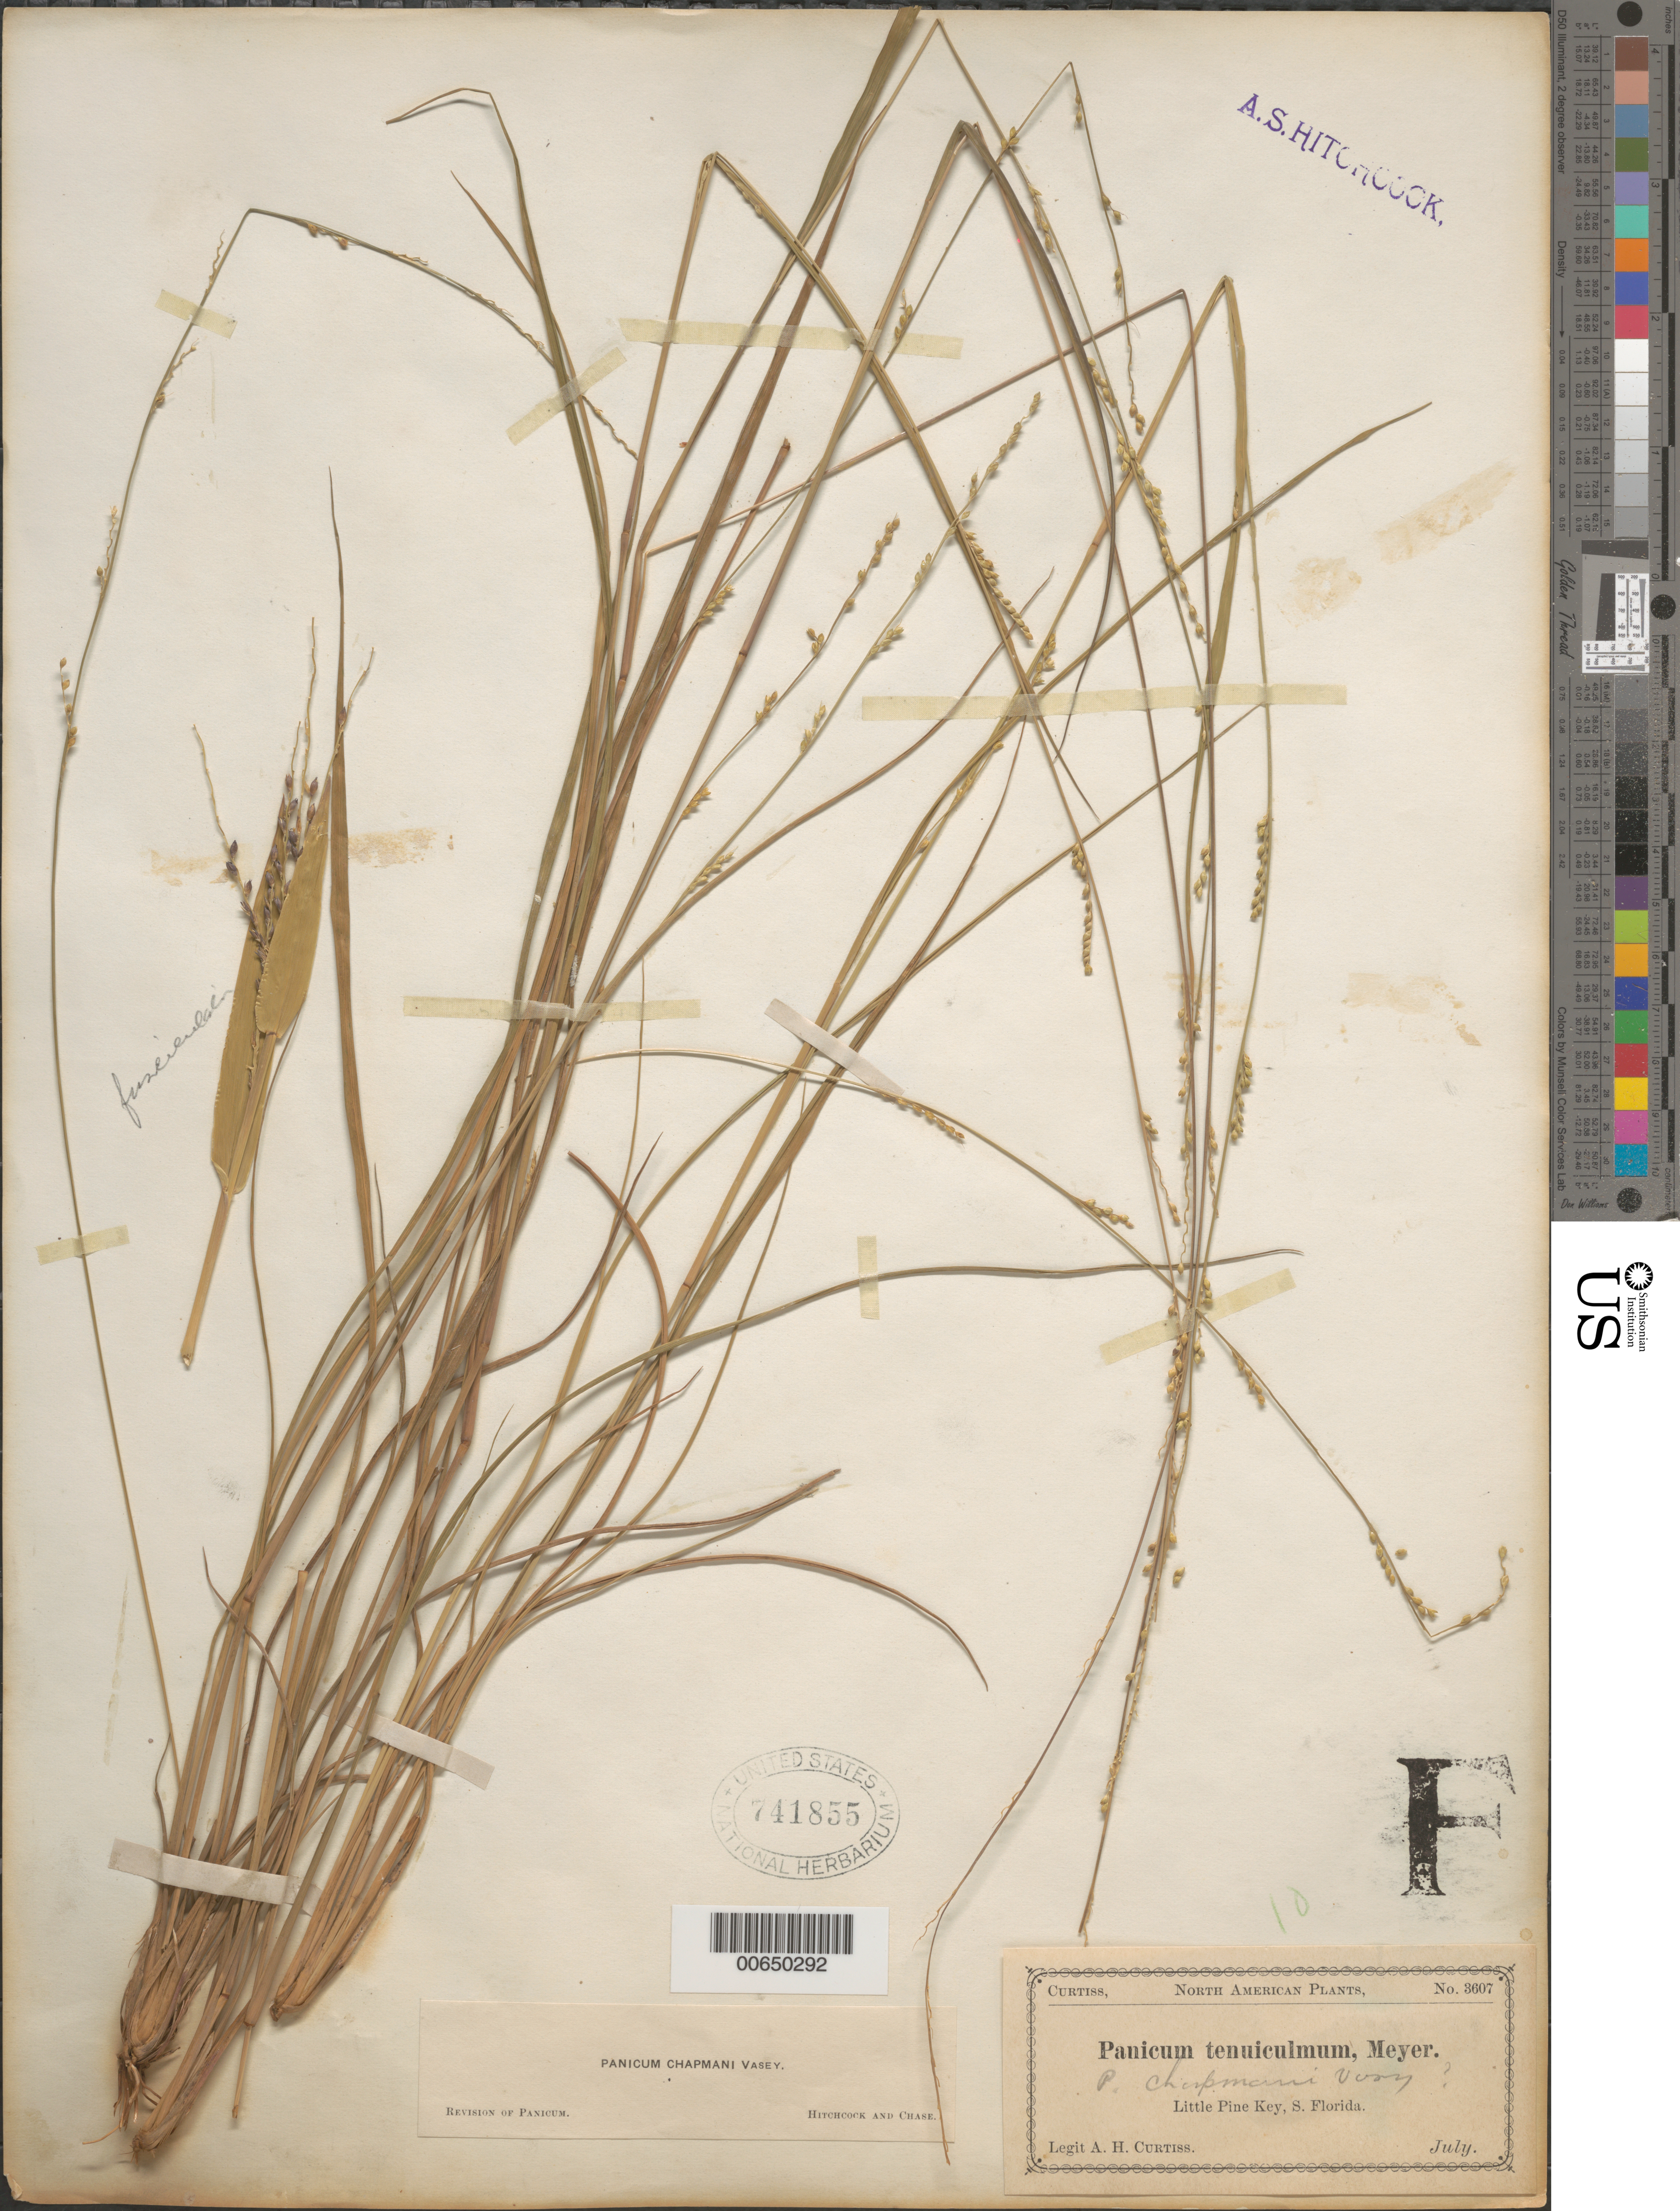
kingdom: Plantae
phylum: Tracheophyta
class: Liliopsida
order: Poales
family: Poaceae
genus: Panicum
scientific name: Panicum chapmanii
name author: Vasey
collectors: A. H. Curtiss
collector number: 3607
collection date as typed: Jul 18--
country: United States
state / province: Florida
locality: Little Pine Key, S FL.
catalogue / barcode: US 741855